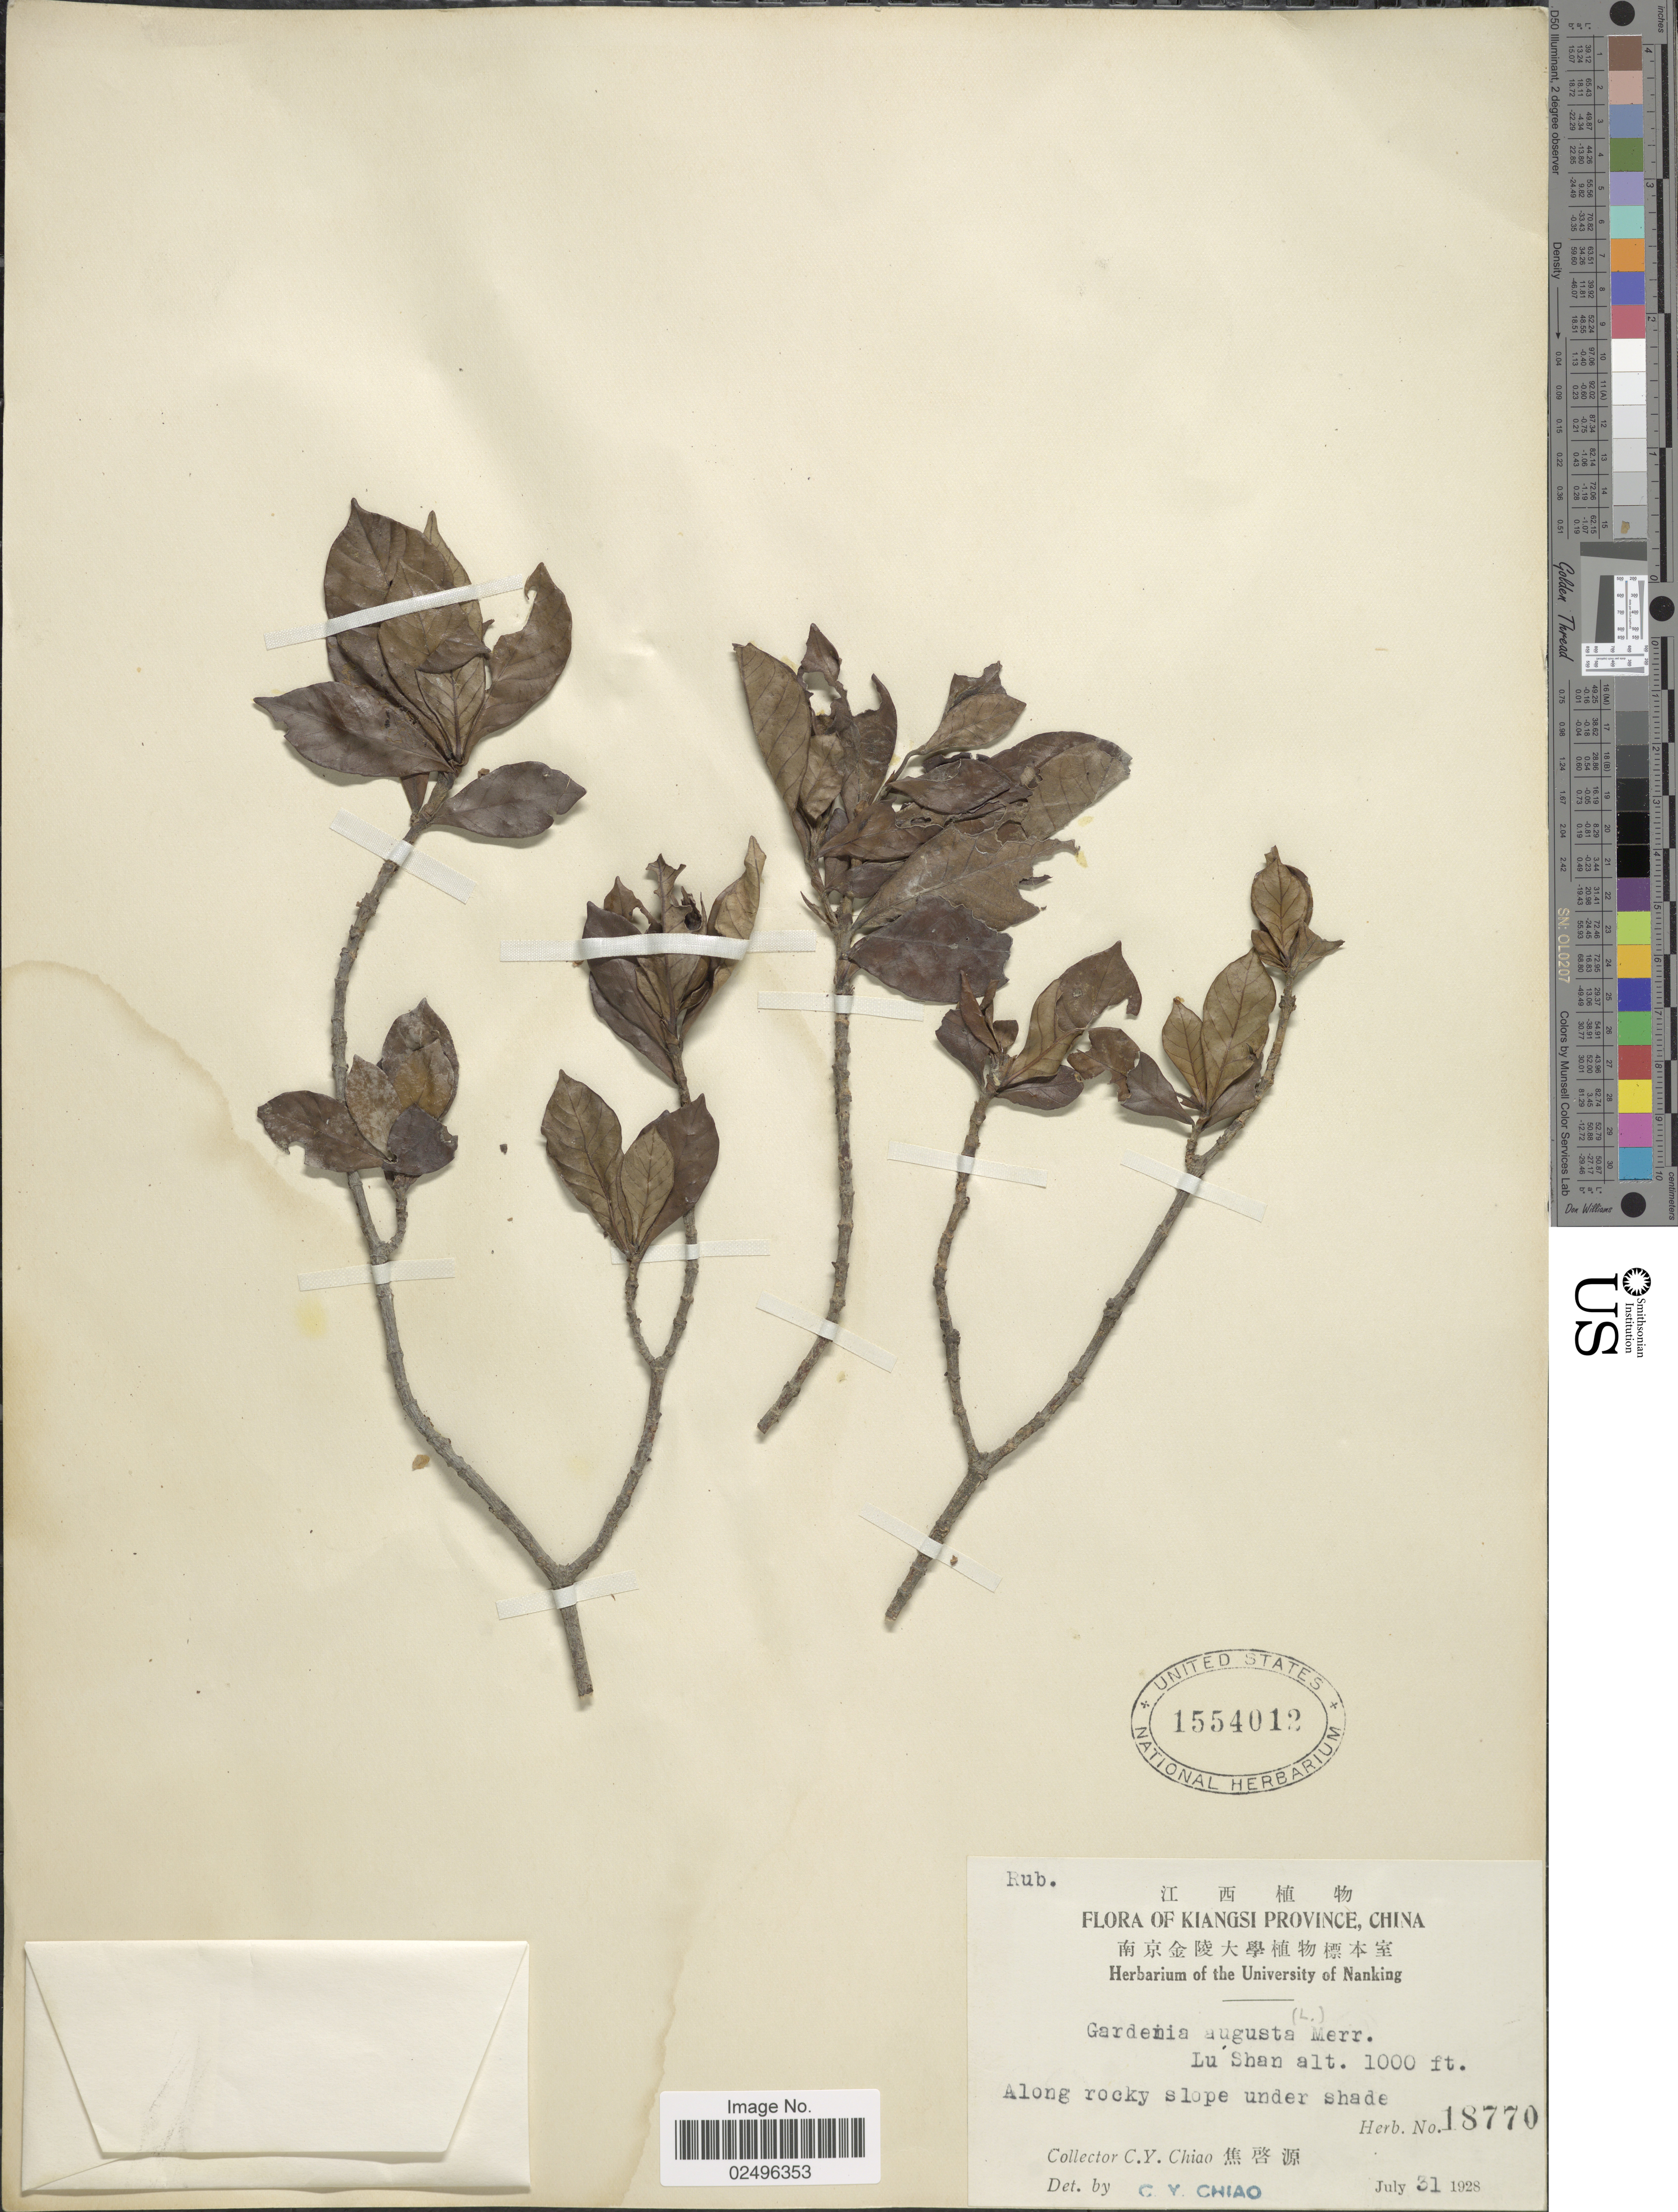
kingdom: Plantae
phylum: Tracheophyta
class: Magnoliopsida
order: Gentianales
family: Rubiaceae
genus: Gardenia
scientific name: Gardenia augusta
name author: (L.) Merr.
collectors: C. Y. Chiao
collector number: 18770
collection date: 1928-07-31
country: China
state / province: Jiangxi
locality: Kiangsi. Lu Shan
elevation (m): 305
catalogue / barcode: US 1554012